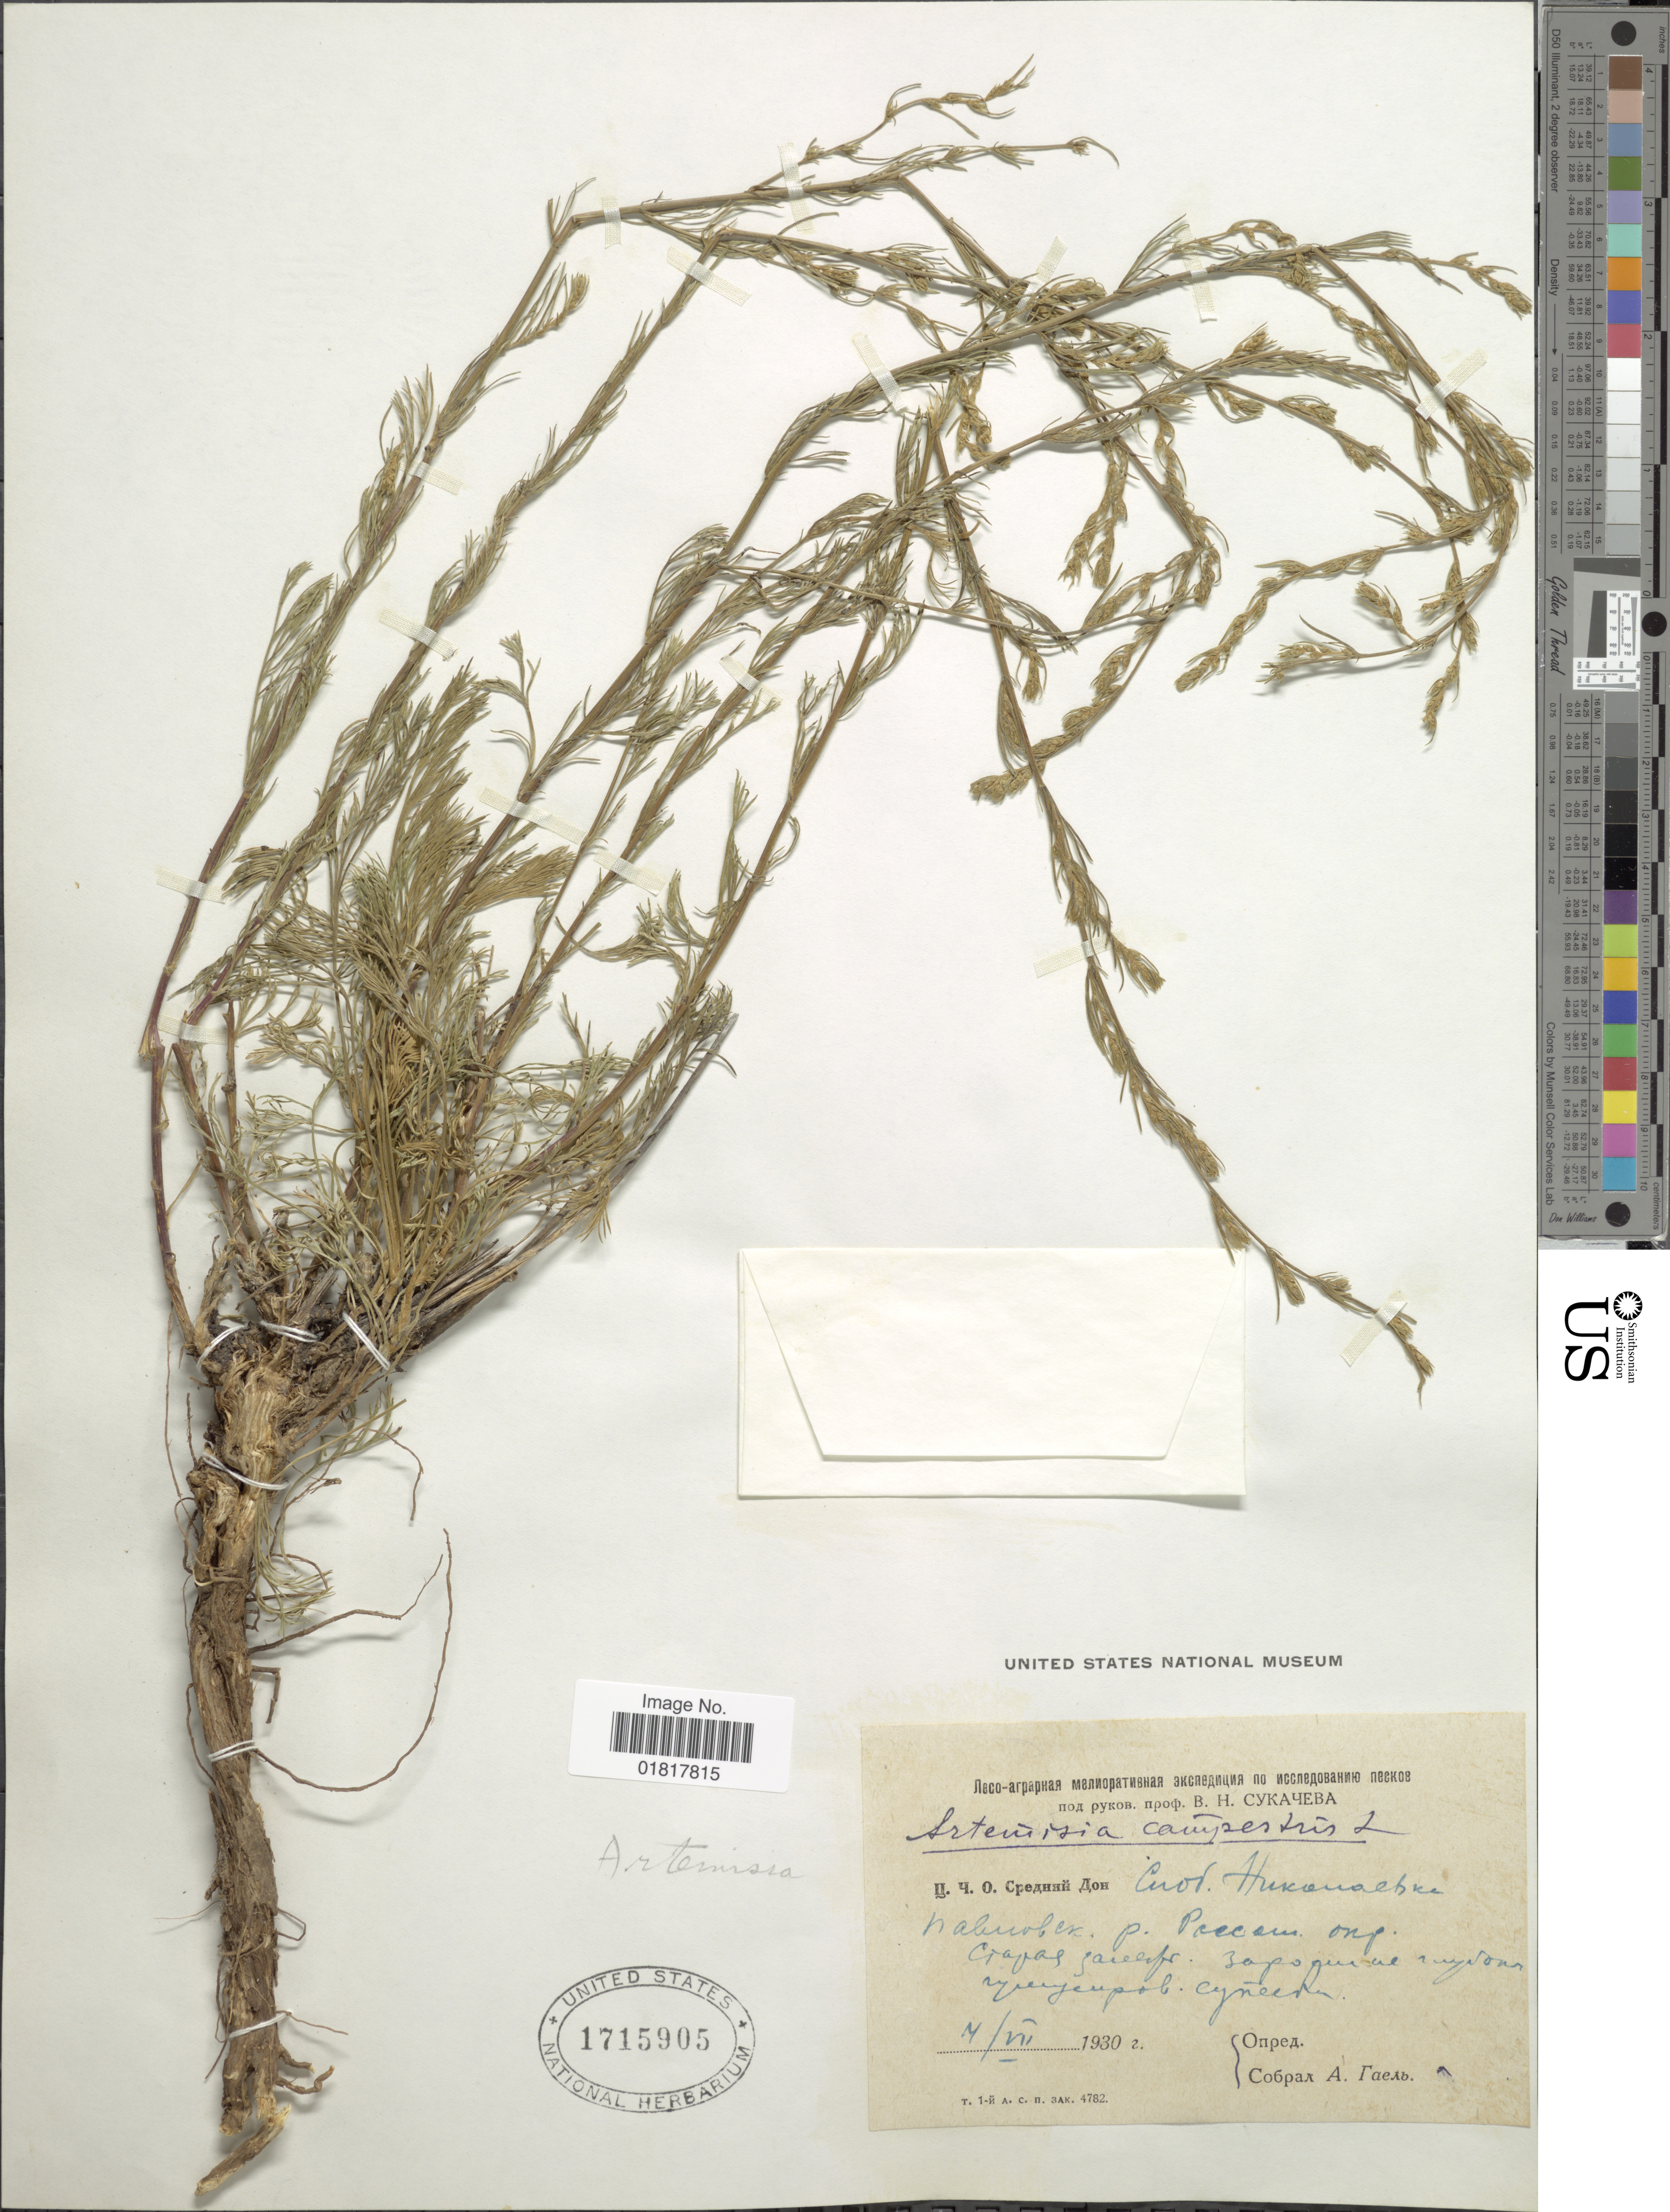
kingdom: Plantae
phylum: Tracheophyta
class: Magnoliopsida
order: Asterales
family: Asteraceae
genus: Artemisia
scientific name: Artemisia campestris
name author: L.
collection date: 1930-07-07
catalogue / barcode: US 1715905